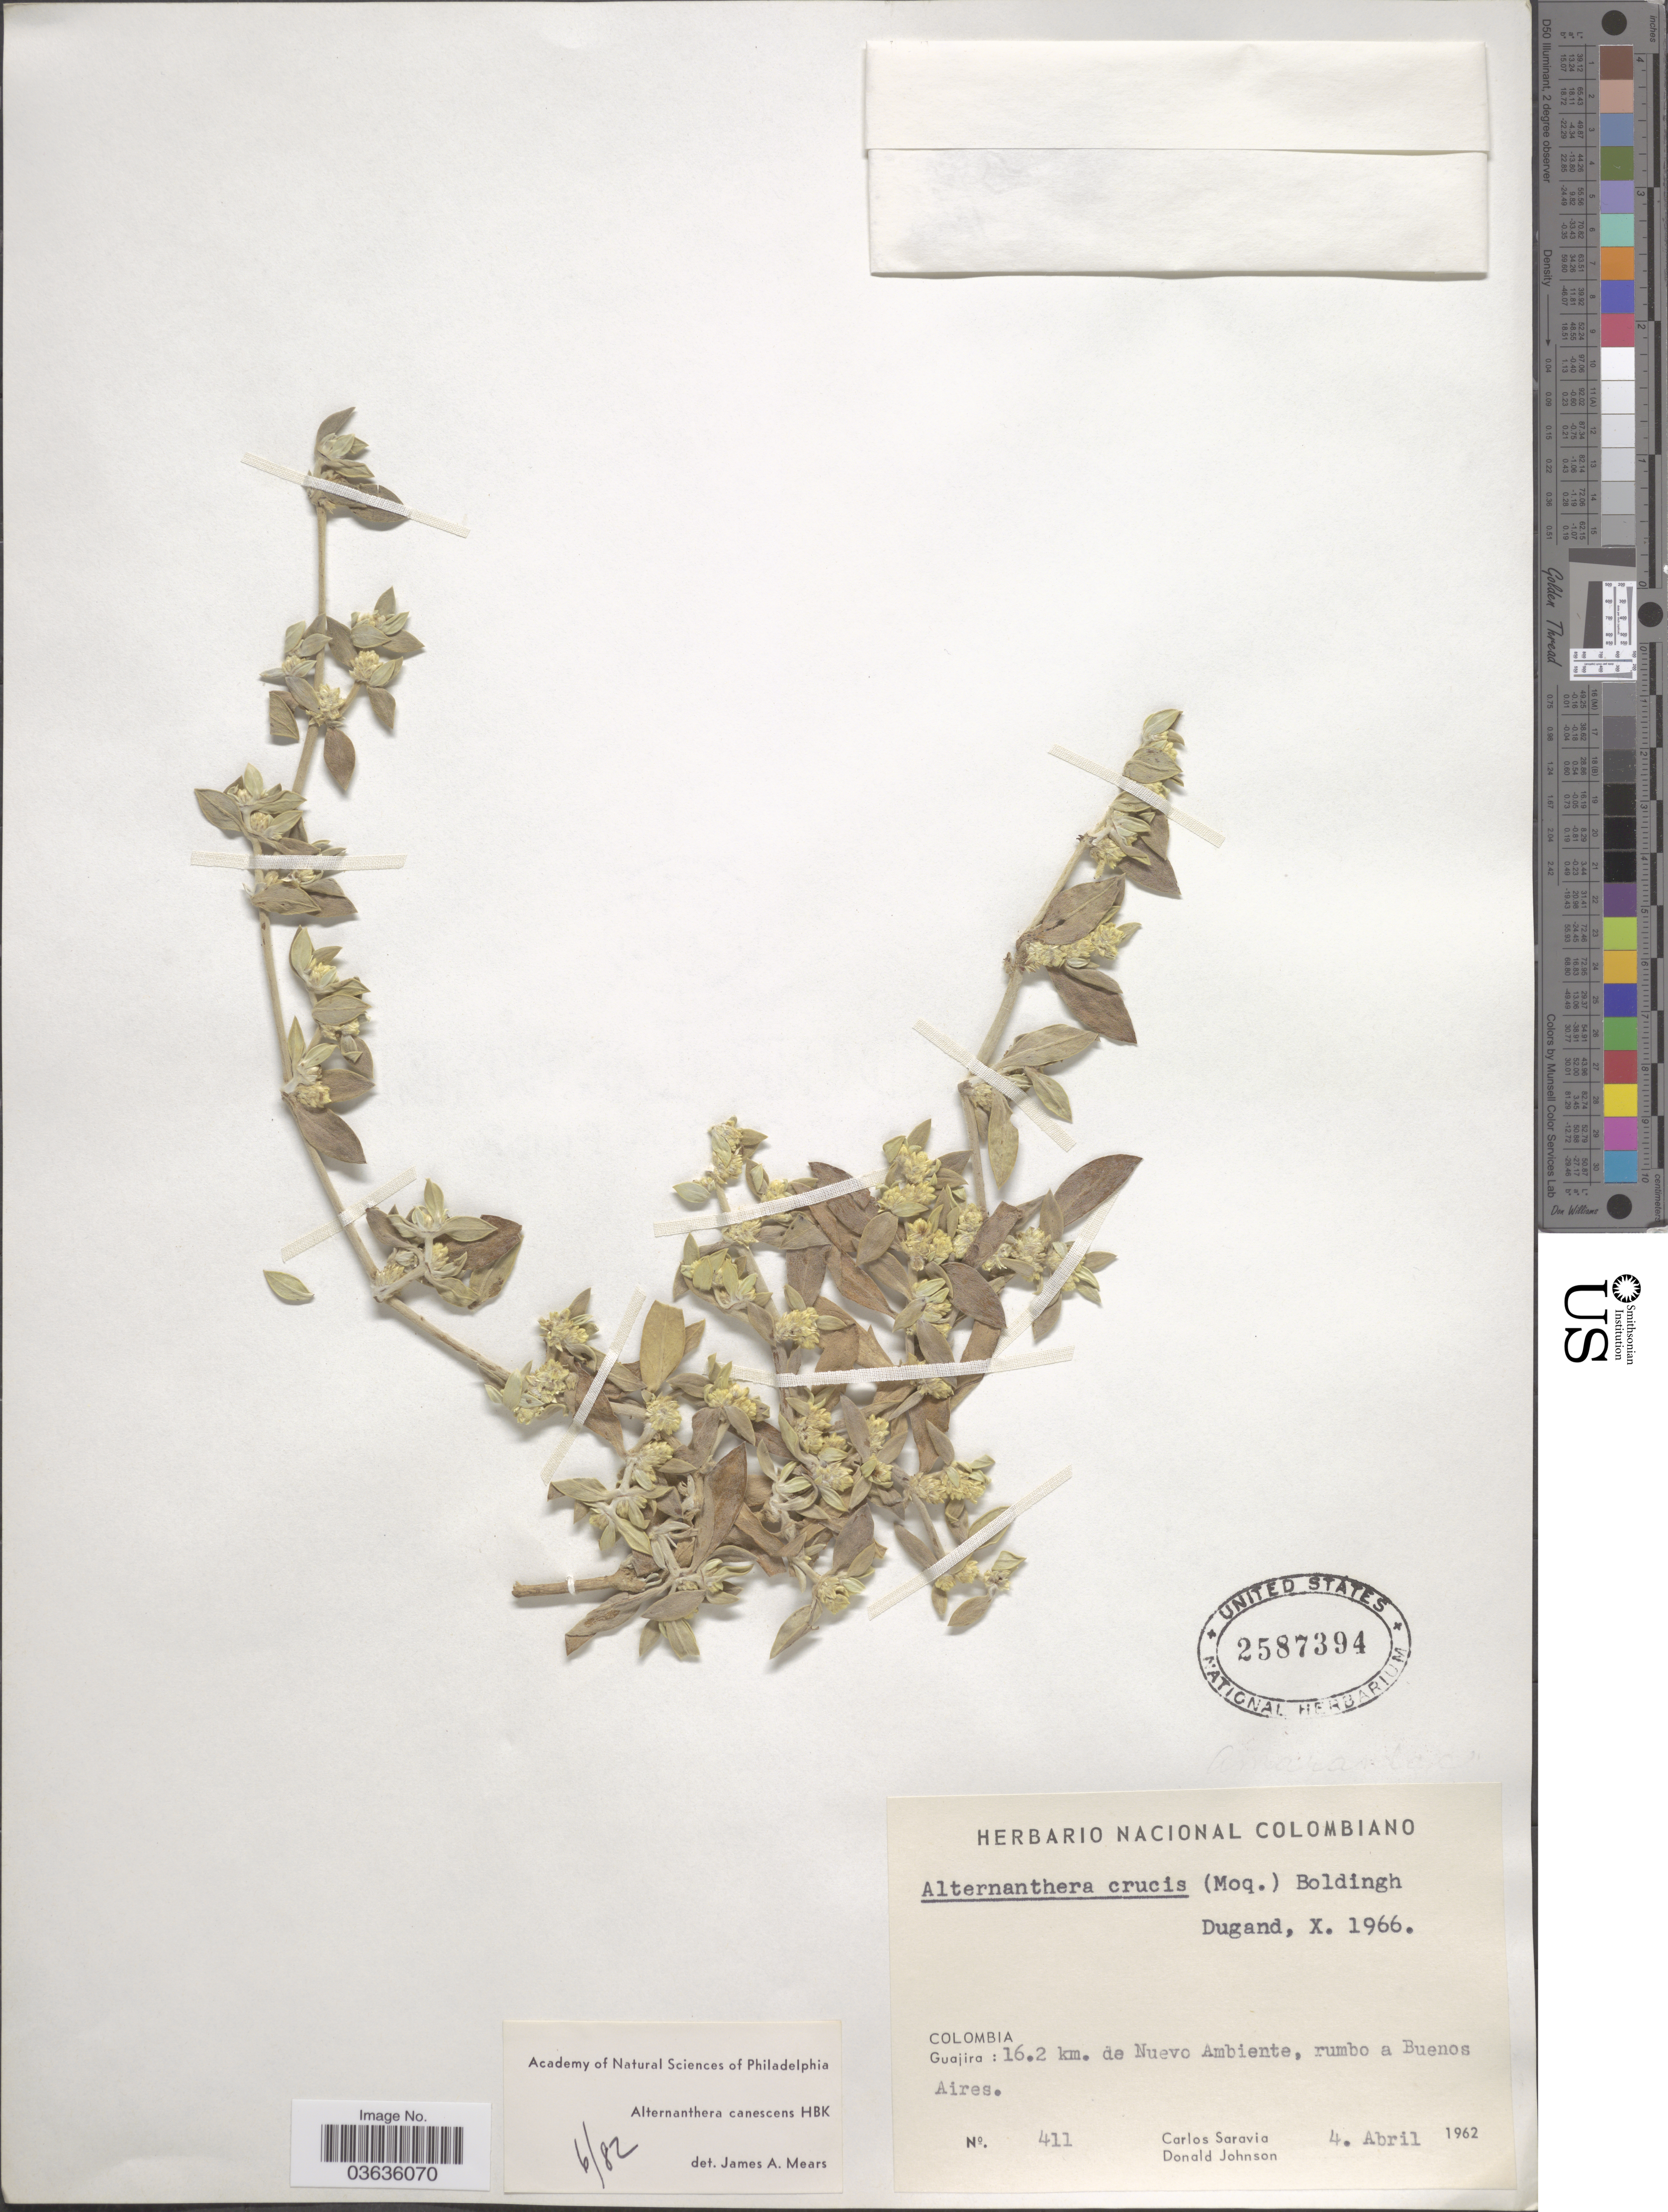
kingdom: Plantae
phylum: Tracheophyta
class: Magnoliopsida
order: Caryophyllales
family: Amaranthaceae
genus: Alternanthera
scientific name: Alternanthera canescens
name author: Kunth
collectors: C. Saravia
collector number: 411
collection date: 1962-04-04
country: Colombia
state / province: La Guajira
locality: Guajira: 16.2 km. de Nuevo Ambiente, rumbo a Buenos Aires.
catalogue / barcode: US 2587394